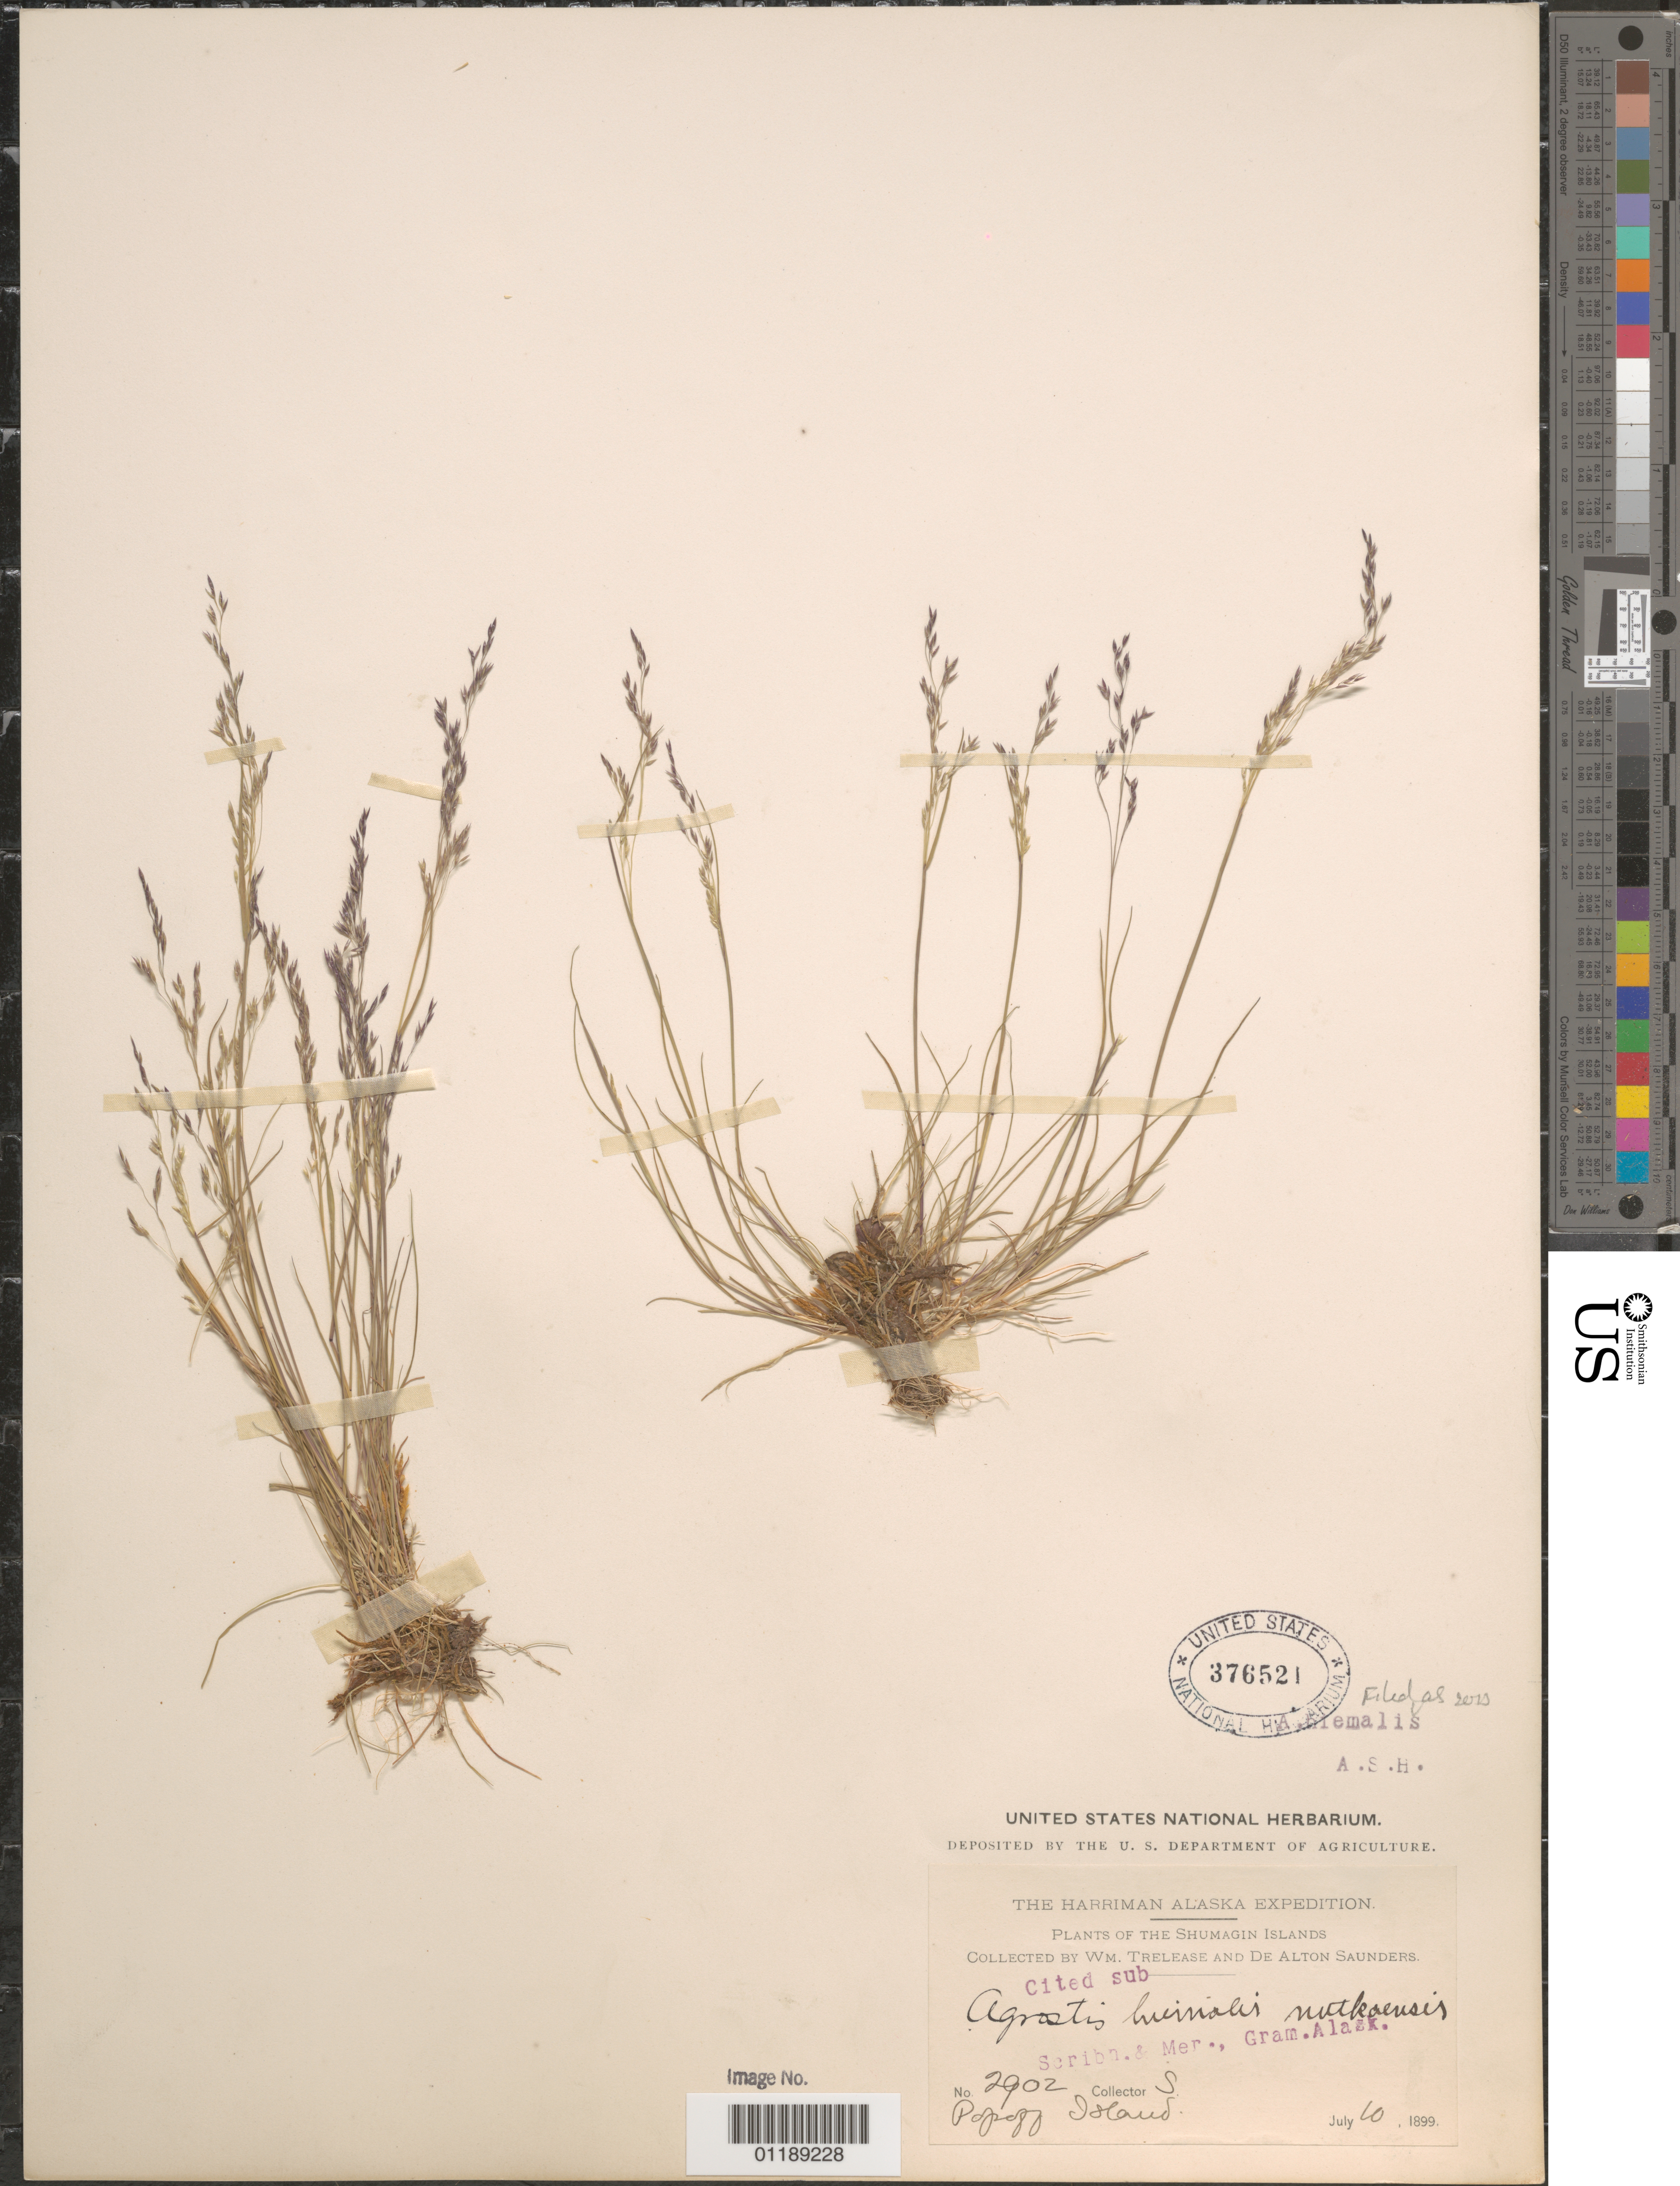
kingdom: Plantae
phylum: Tracheophyta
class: Liliopsida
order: Poales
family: Poaceae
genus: Agrostis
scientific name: Agrostis hiemalis (Walter) Britton et al., orth. var.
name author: (Walter) Britton et al.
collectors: W. Trelease & D. Saunders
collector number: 2902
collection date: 1899-07-10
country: United States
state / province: Alaska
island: Popof Island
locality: Popof Island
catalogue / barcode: US 376521